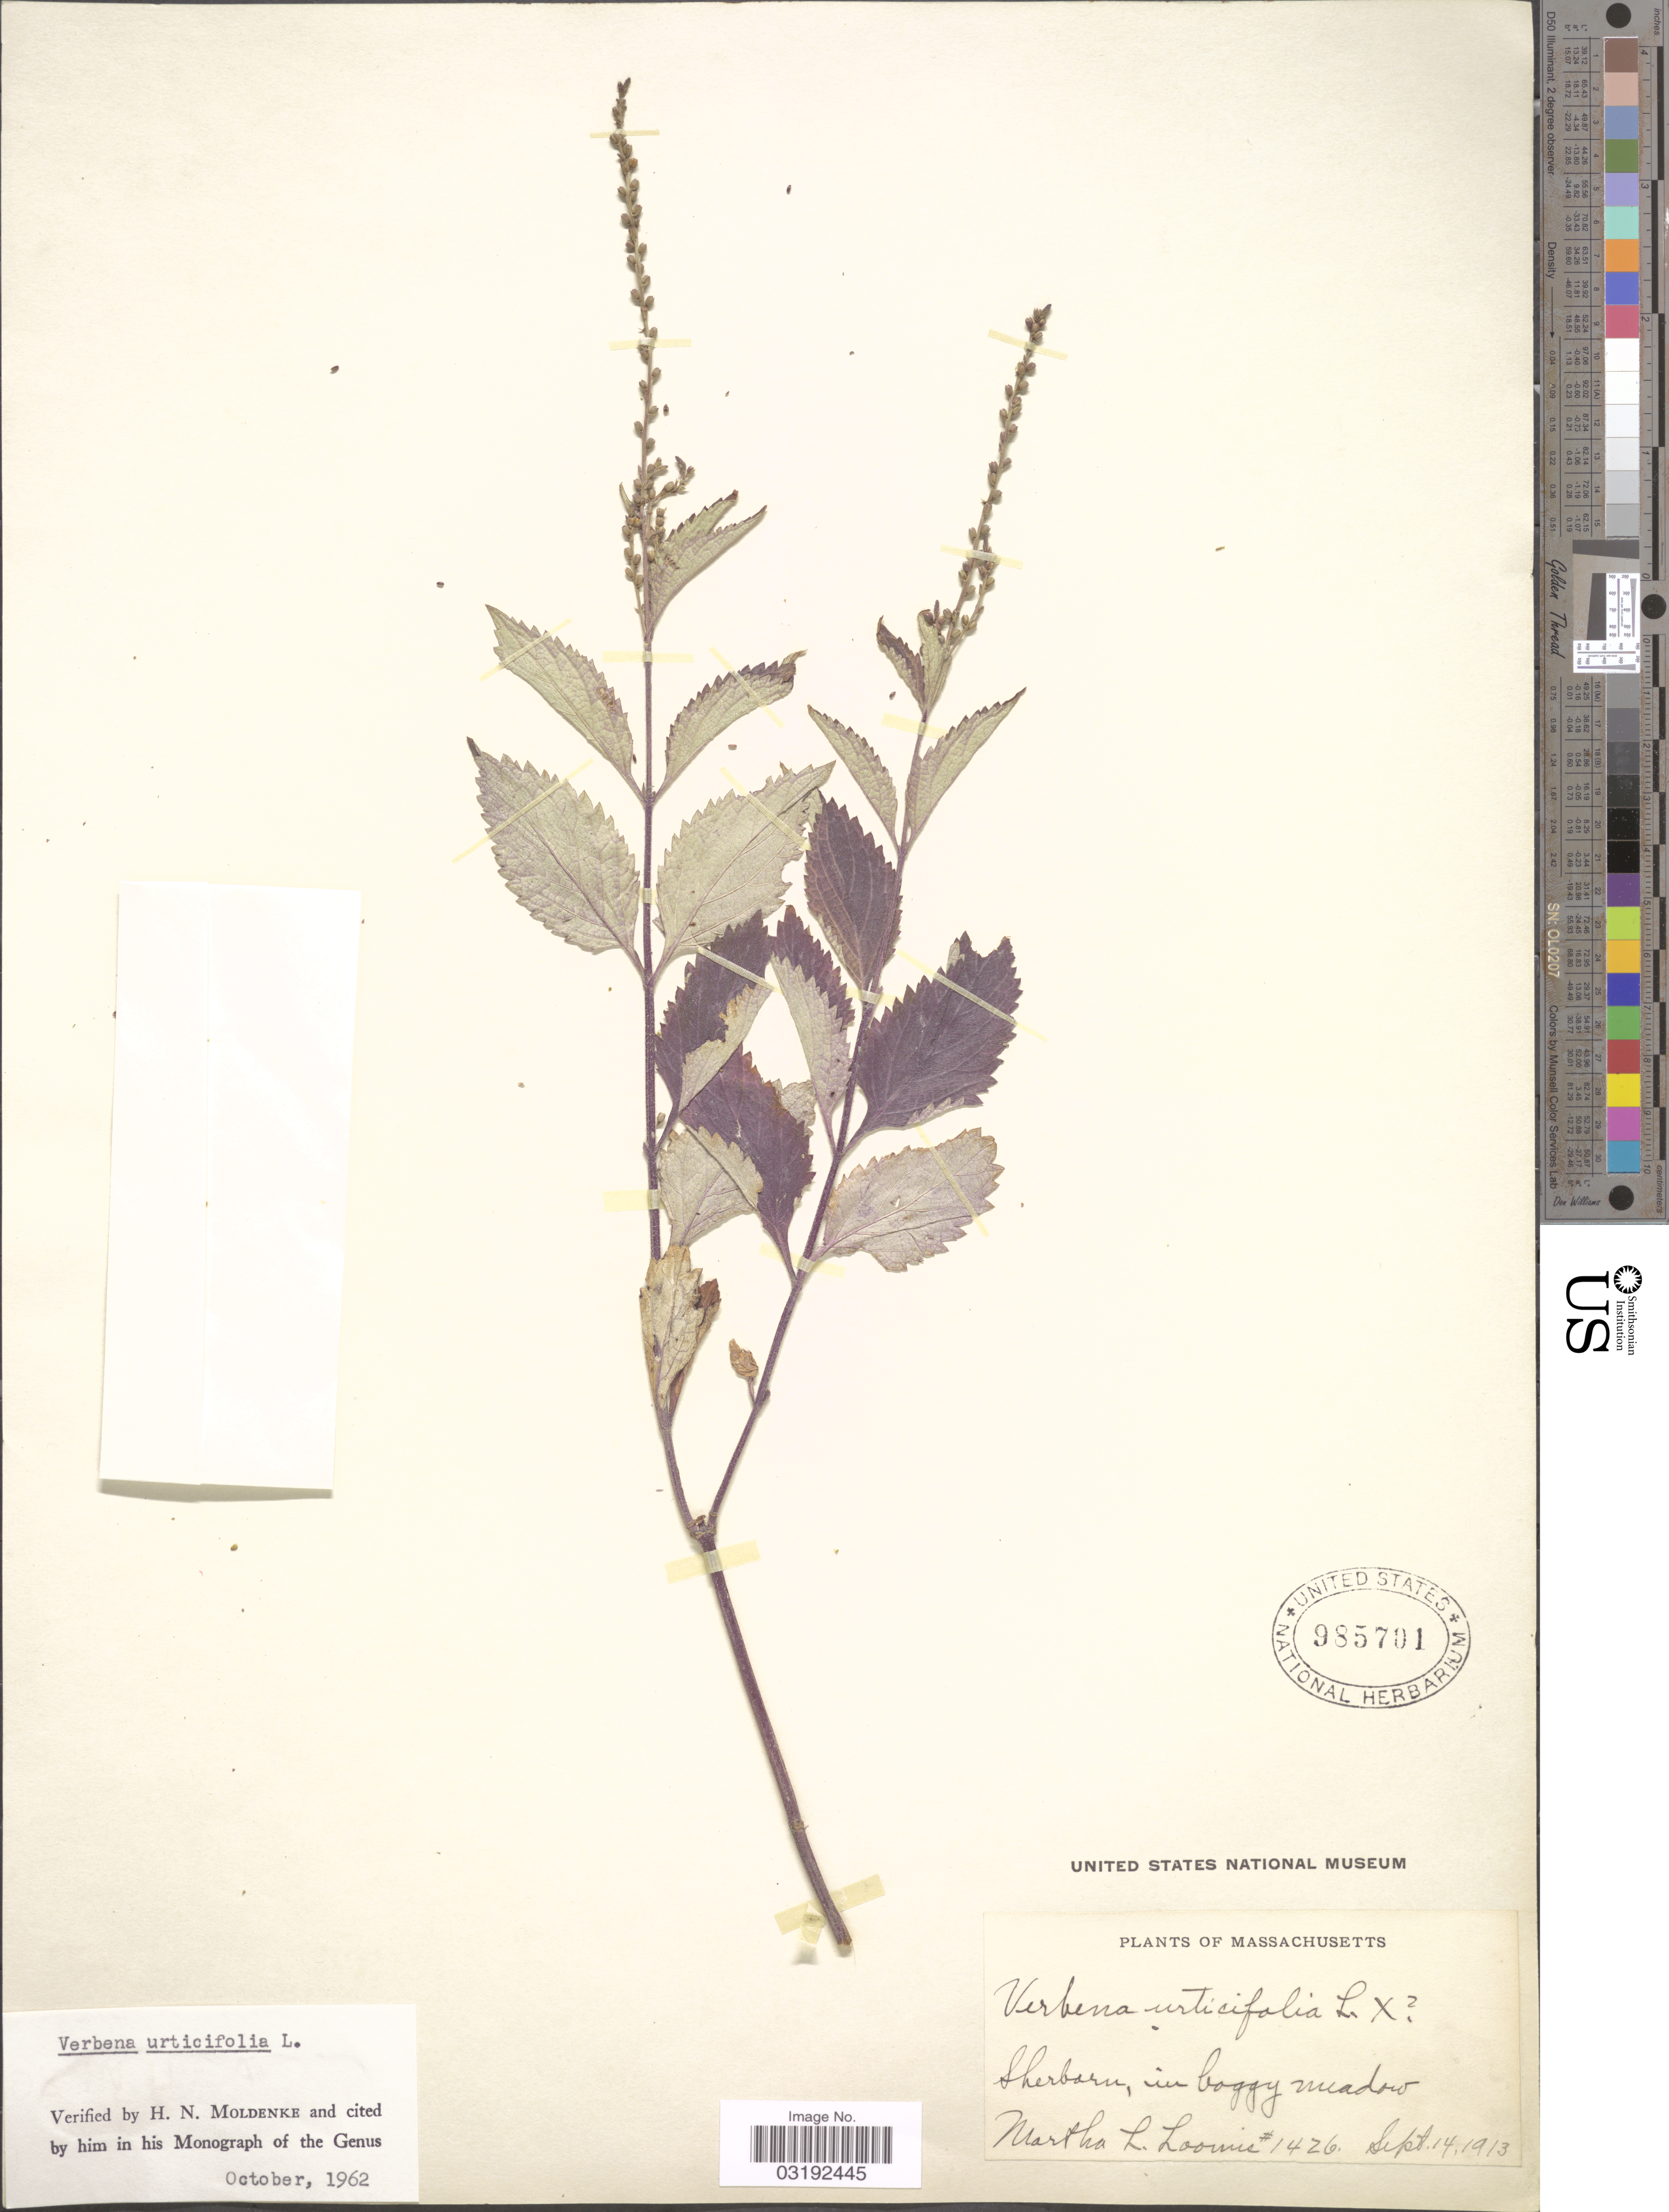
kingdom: Plantae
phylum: Tracheophyta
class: Magnoliopsida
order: Lamiales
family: Verbenaceae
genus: Verbena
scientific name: Verbena urticifolia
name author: L.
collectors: M. L. Loomis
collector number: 1426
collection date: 1913-09-14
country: United States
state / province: Massachusetts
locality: Sherborn, in boggy meadow.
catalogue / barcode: US 985701